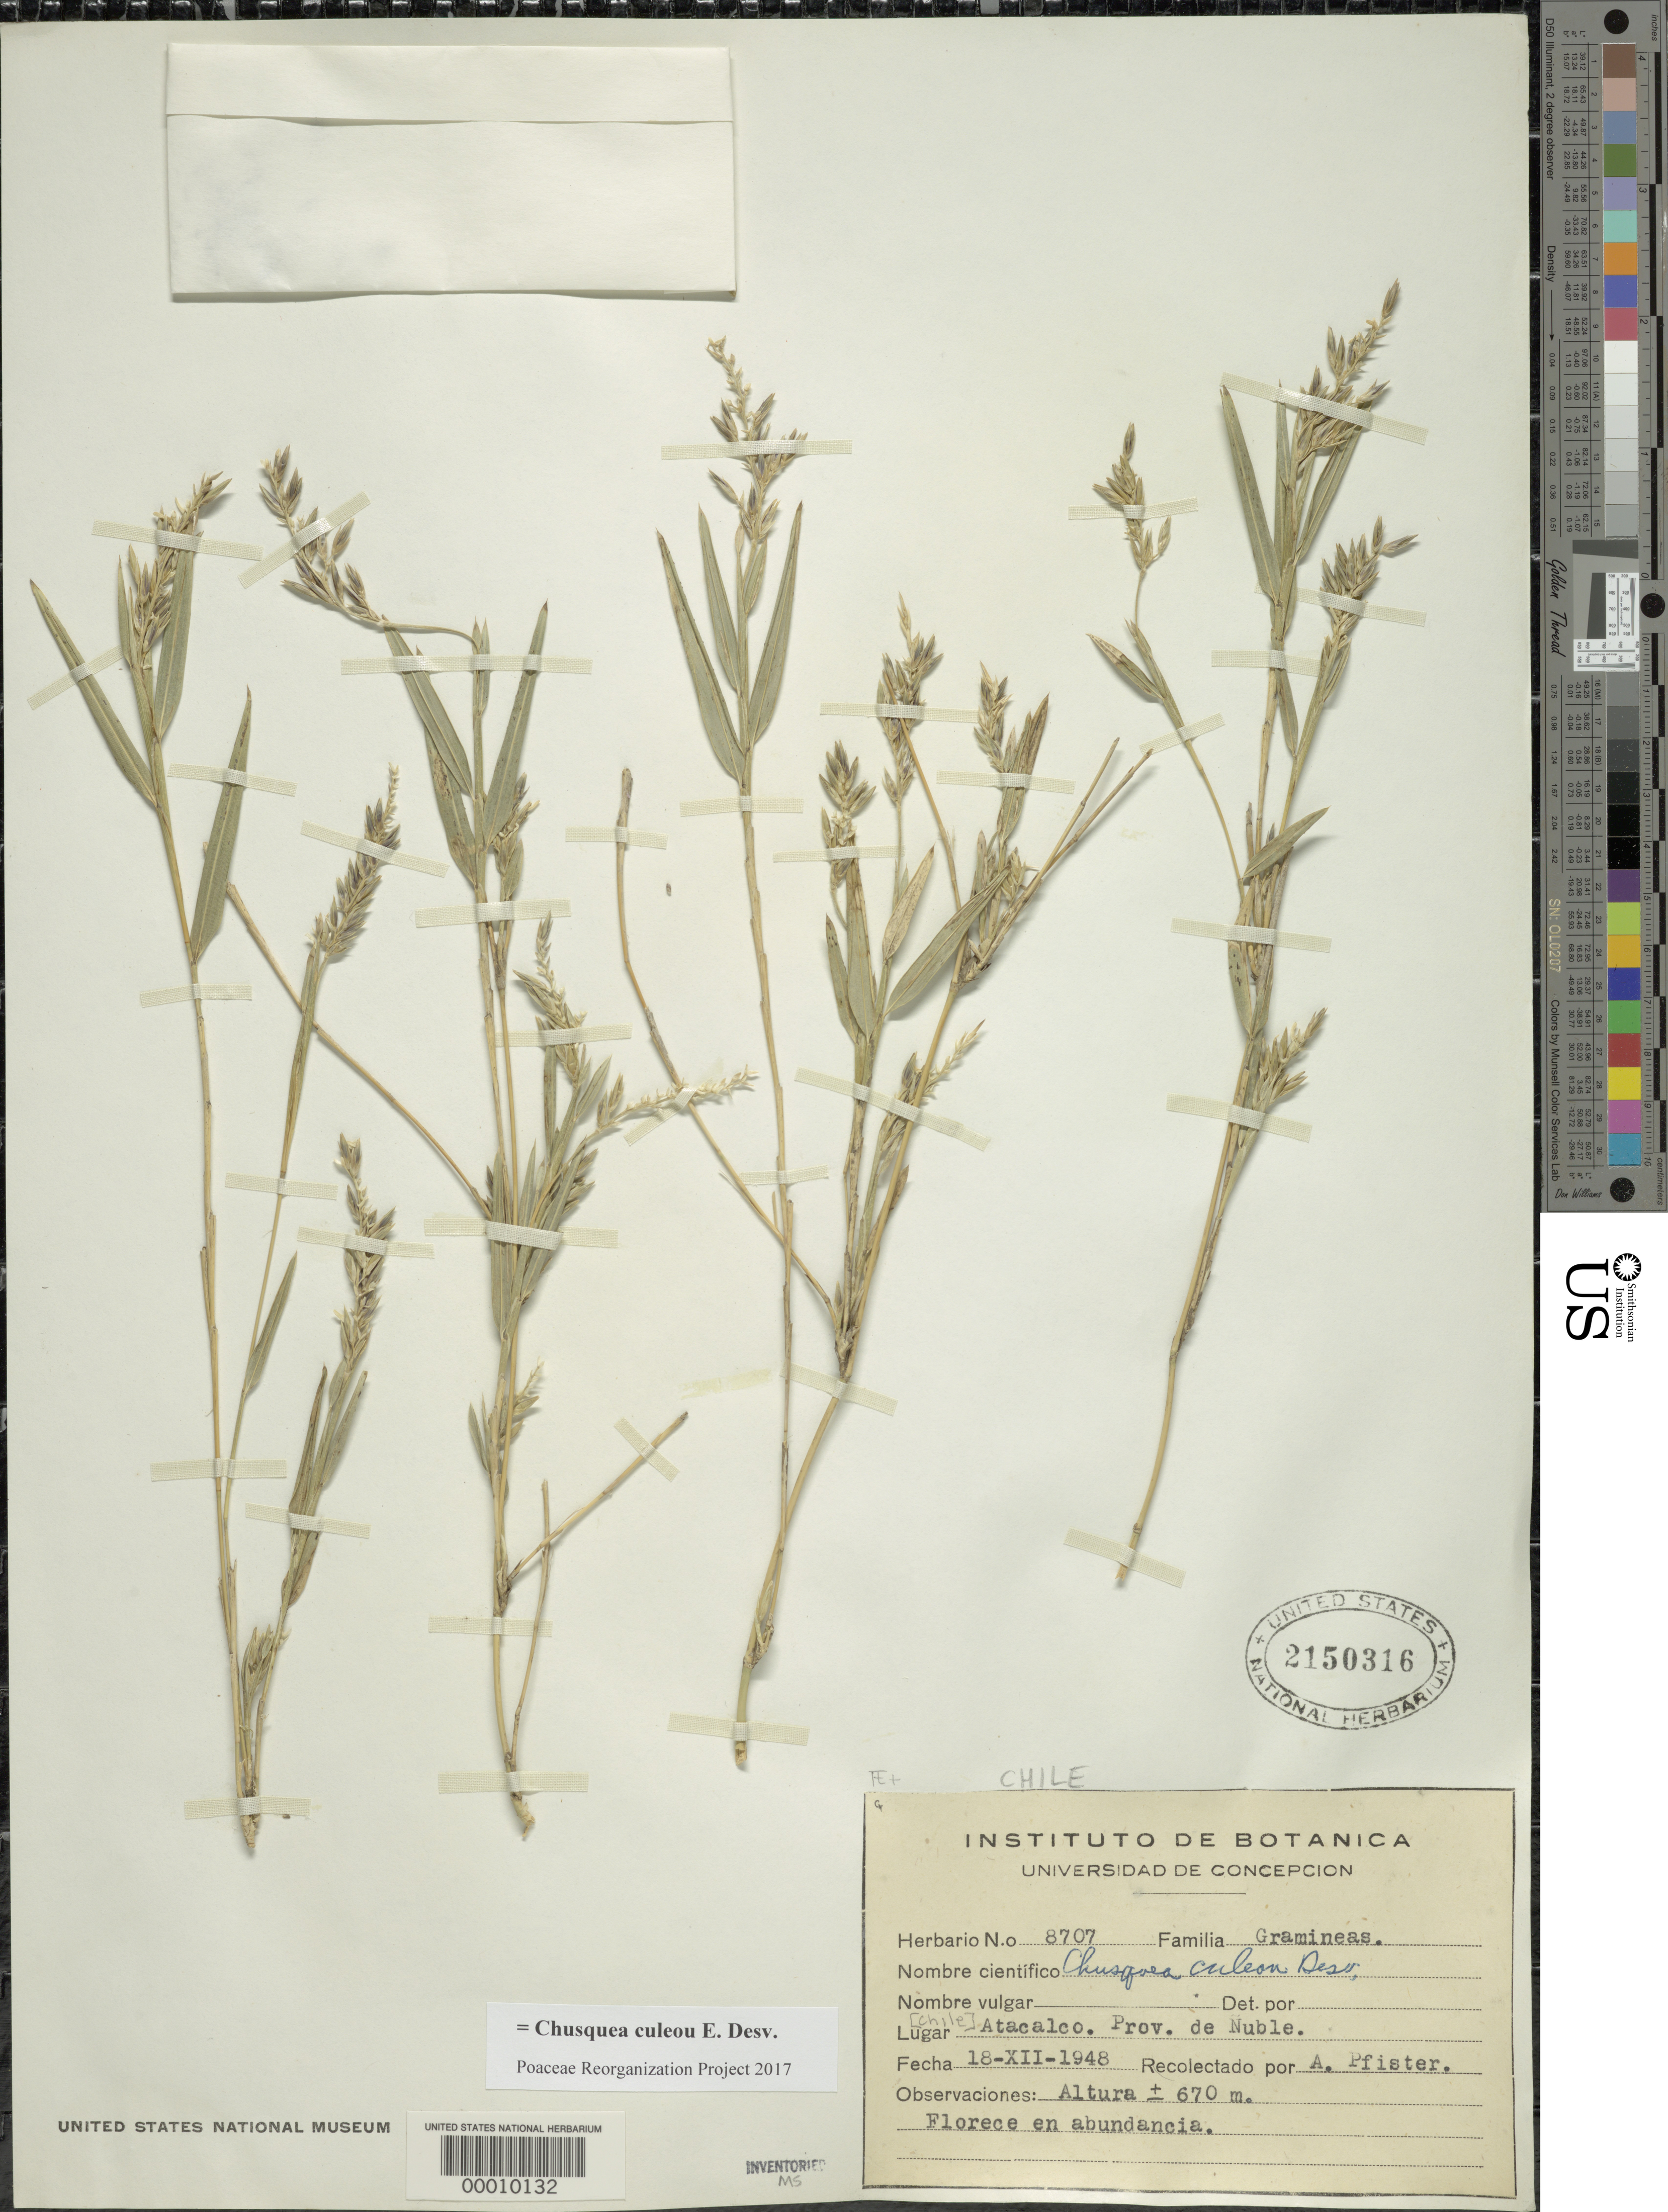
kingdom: Plantae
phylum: Tracheophyta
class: Liliopsida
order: Poales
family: Poaceae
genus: Chusquea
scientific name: Chusquea culeou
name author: É. Desv.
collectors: A. Pfister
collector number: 8707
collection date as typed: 18 Dec 1948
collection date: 1948-12-18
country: Chile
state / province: Bio-Bío (VIII)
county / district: Ñuble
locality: Atacalco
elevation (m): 670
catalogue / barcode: US 2150316